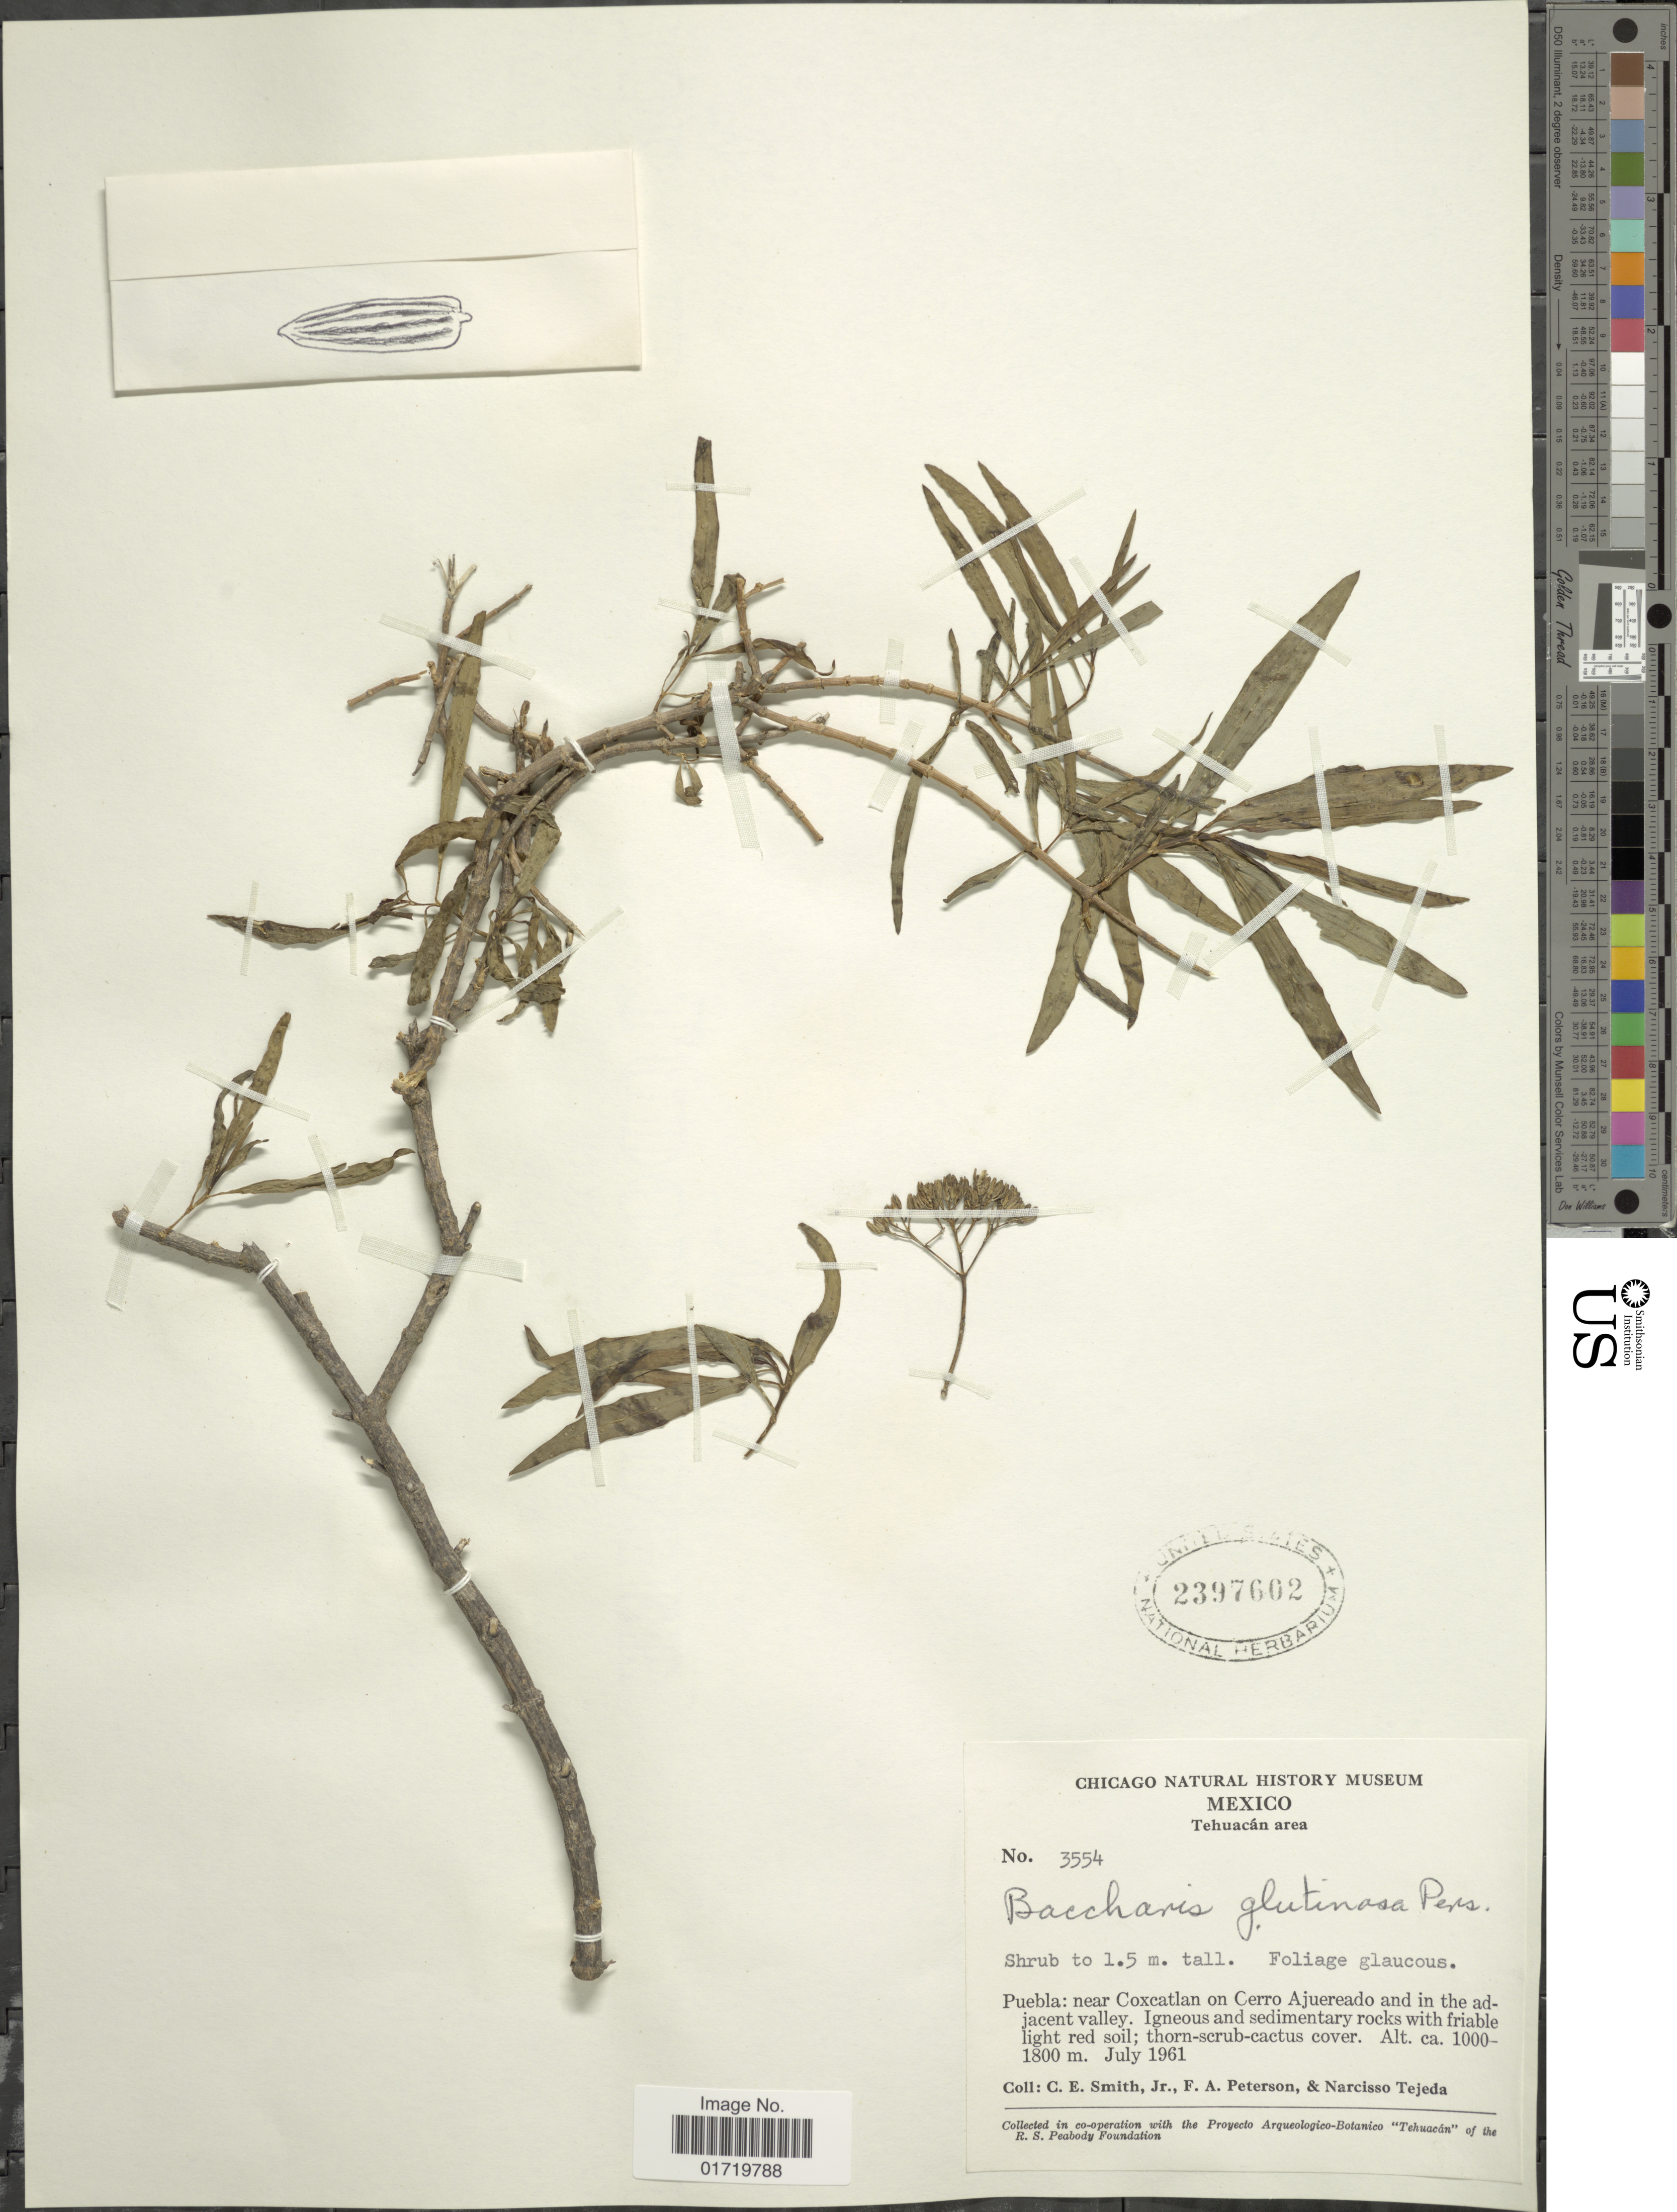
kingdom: Plantae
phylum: Tracheophyta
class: Magnoliopsida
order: Asterales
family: Asteraceae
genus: Baccharis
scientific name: Baccharis salicifolia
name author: (Ruiz & Pav.) Pers.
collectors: C. E. Smith Jr., F. A. Peterson & N. Tejeda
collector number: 3554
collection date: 1961-07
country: Mexico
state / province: Puebla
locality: Tehuacan area, Puebla: near Coxcatlan on Cerro Ajuereado and in the adjacent valley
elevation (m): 1000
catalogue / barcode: US 2397602